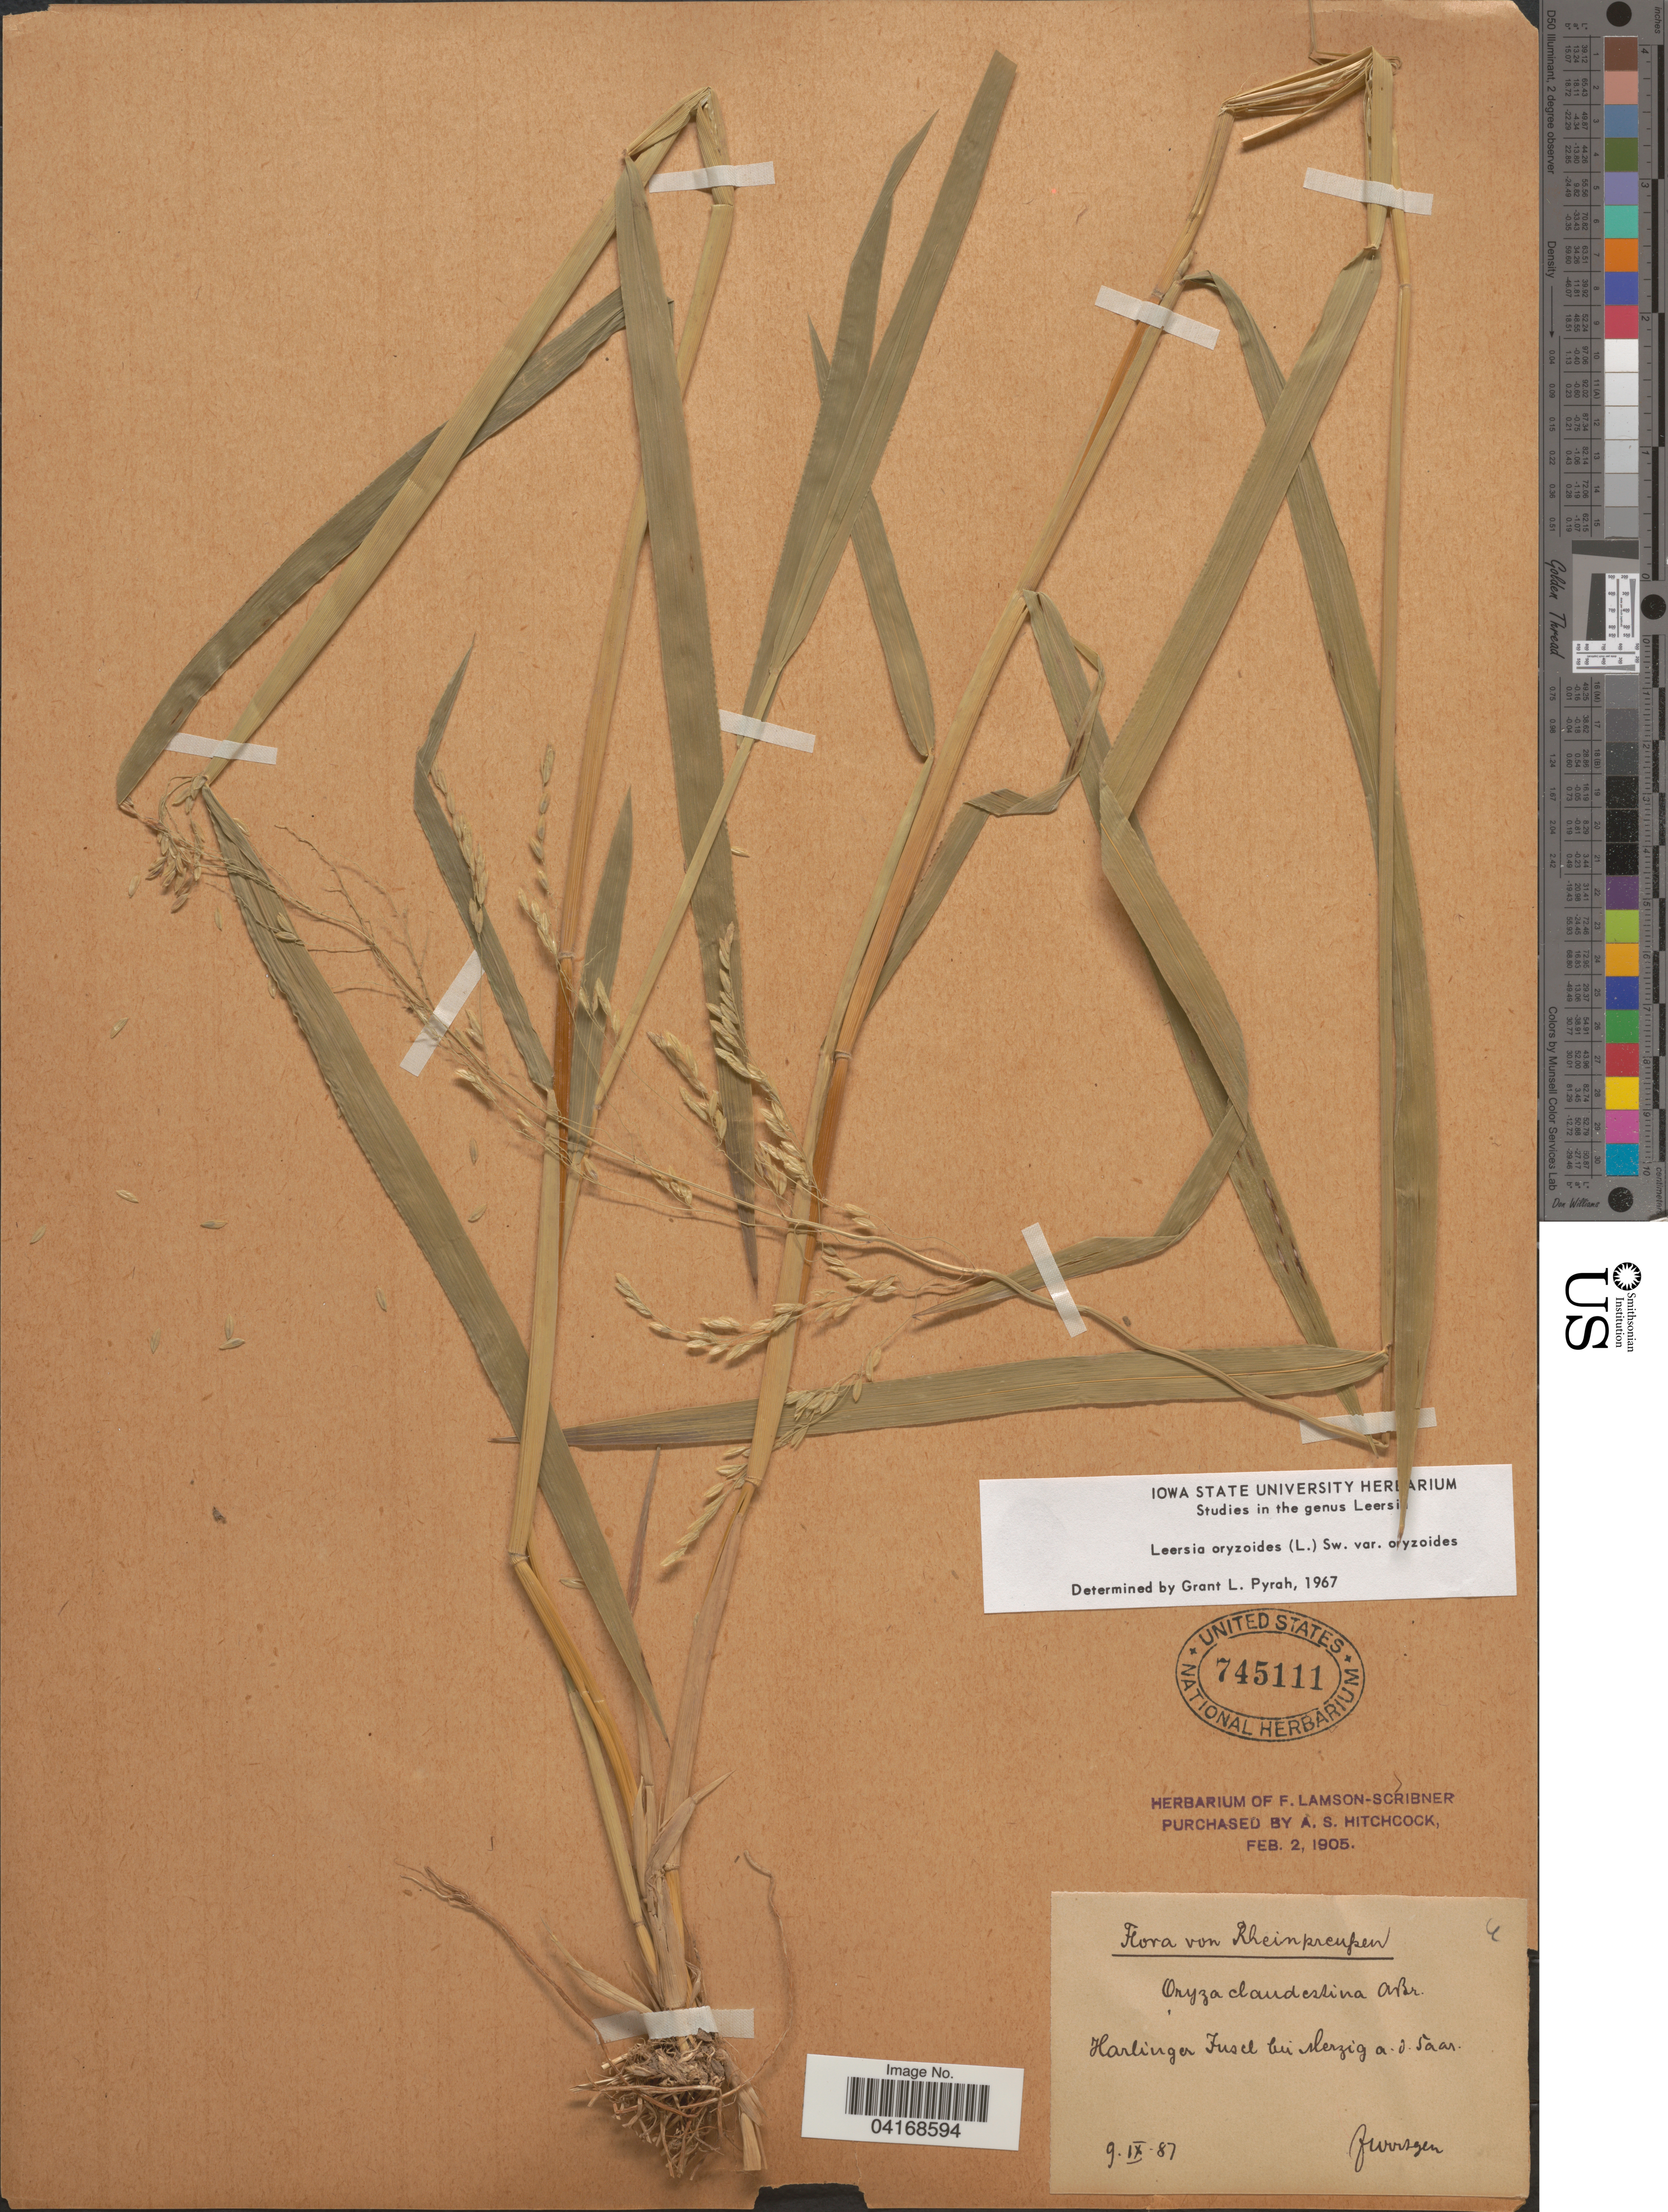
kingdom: Plantae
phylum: Tracheophyta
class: Liliopsida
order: Poales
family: Poaceae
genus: Leersia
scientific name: Leersia oryzoides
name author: (L.) Sw.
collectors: Jurregen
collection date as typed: Transcribed d/m/y: 9/9/87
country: Germany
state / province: Saarland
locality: Rheinpreussen. Harlingen Fusel bei Meezig a.d. Saar.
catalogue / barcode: US 745111